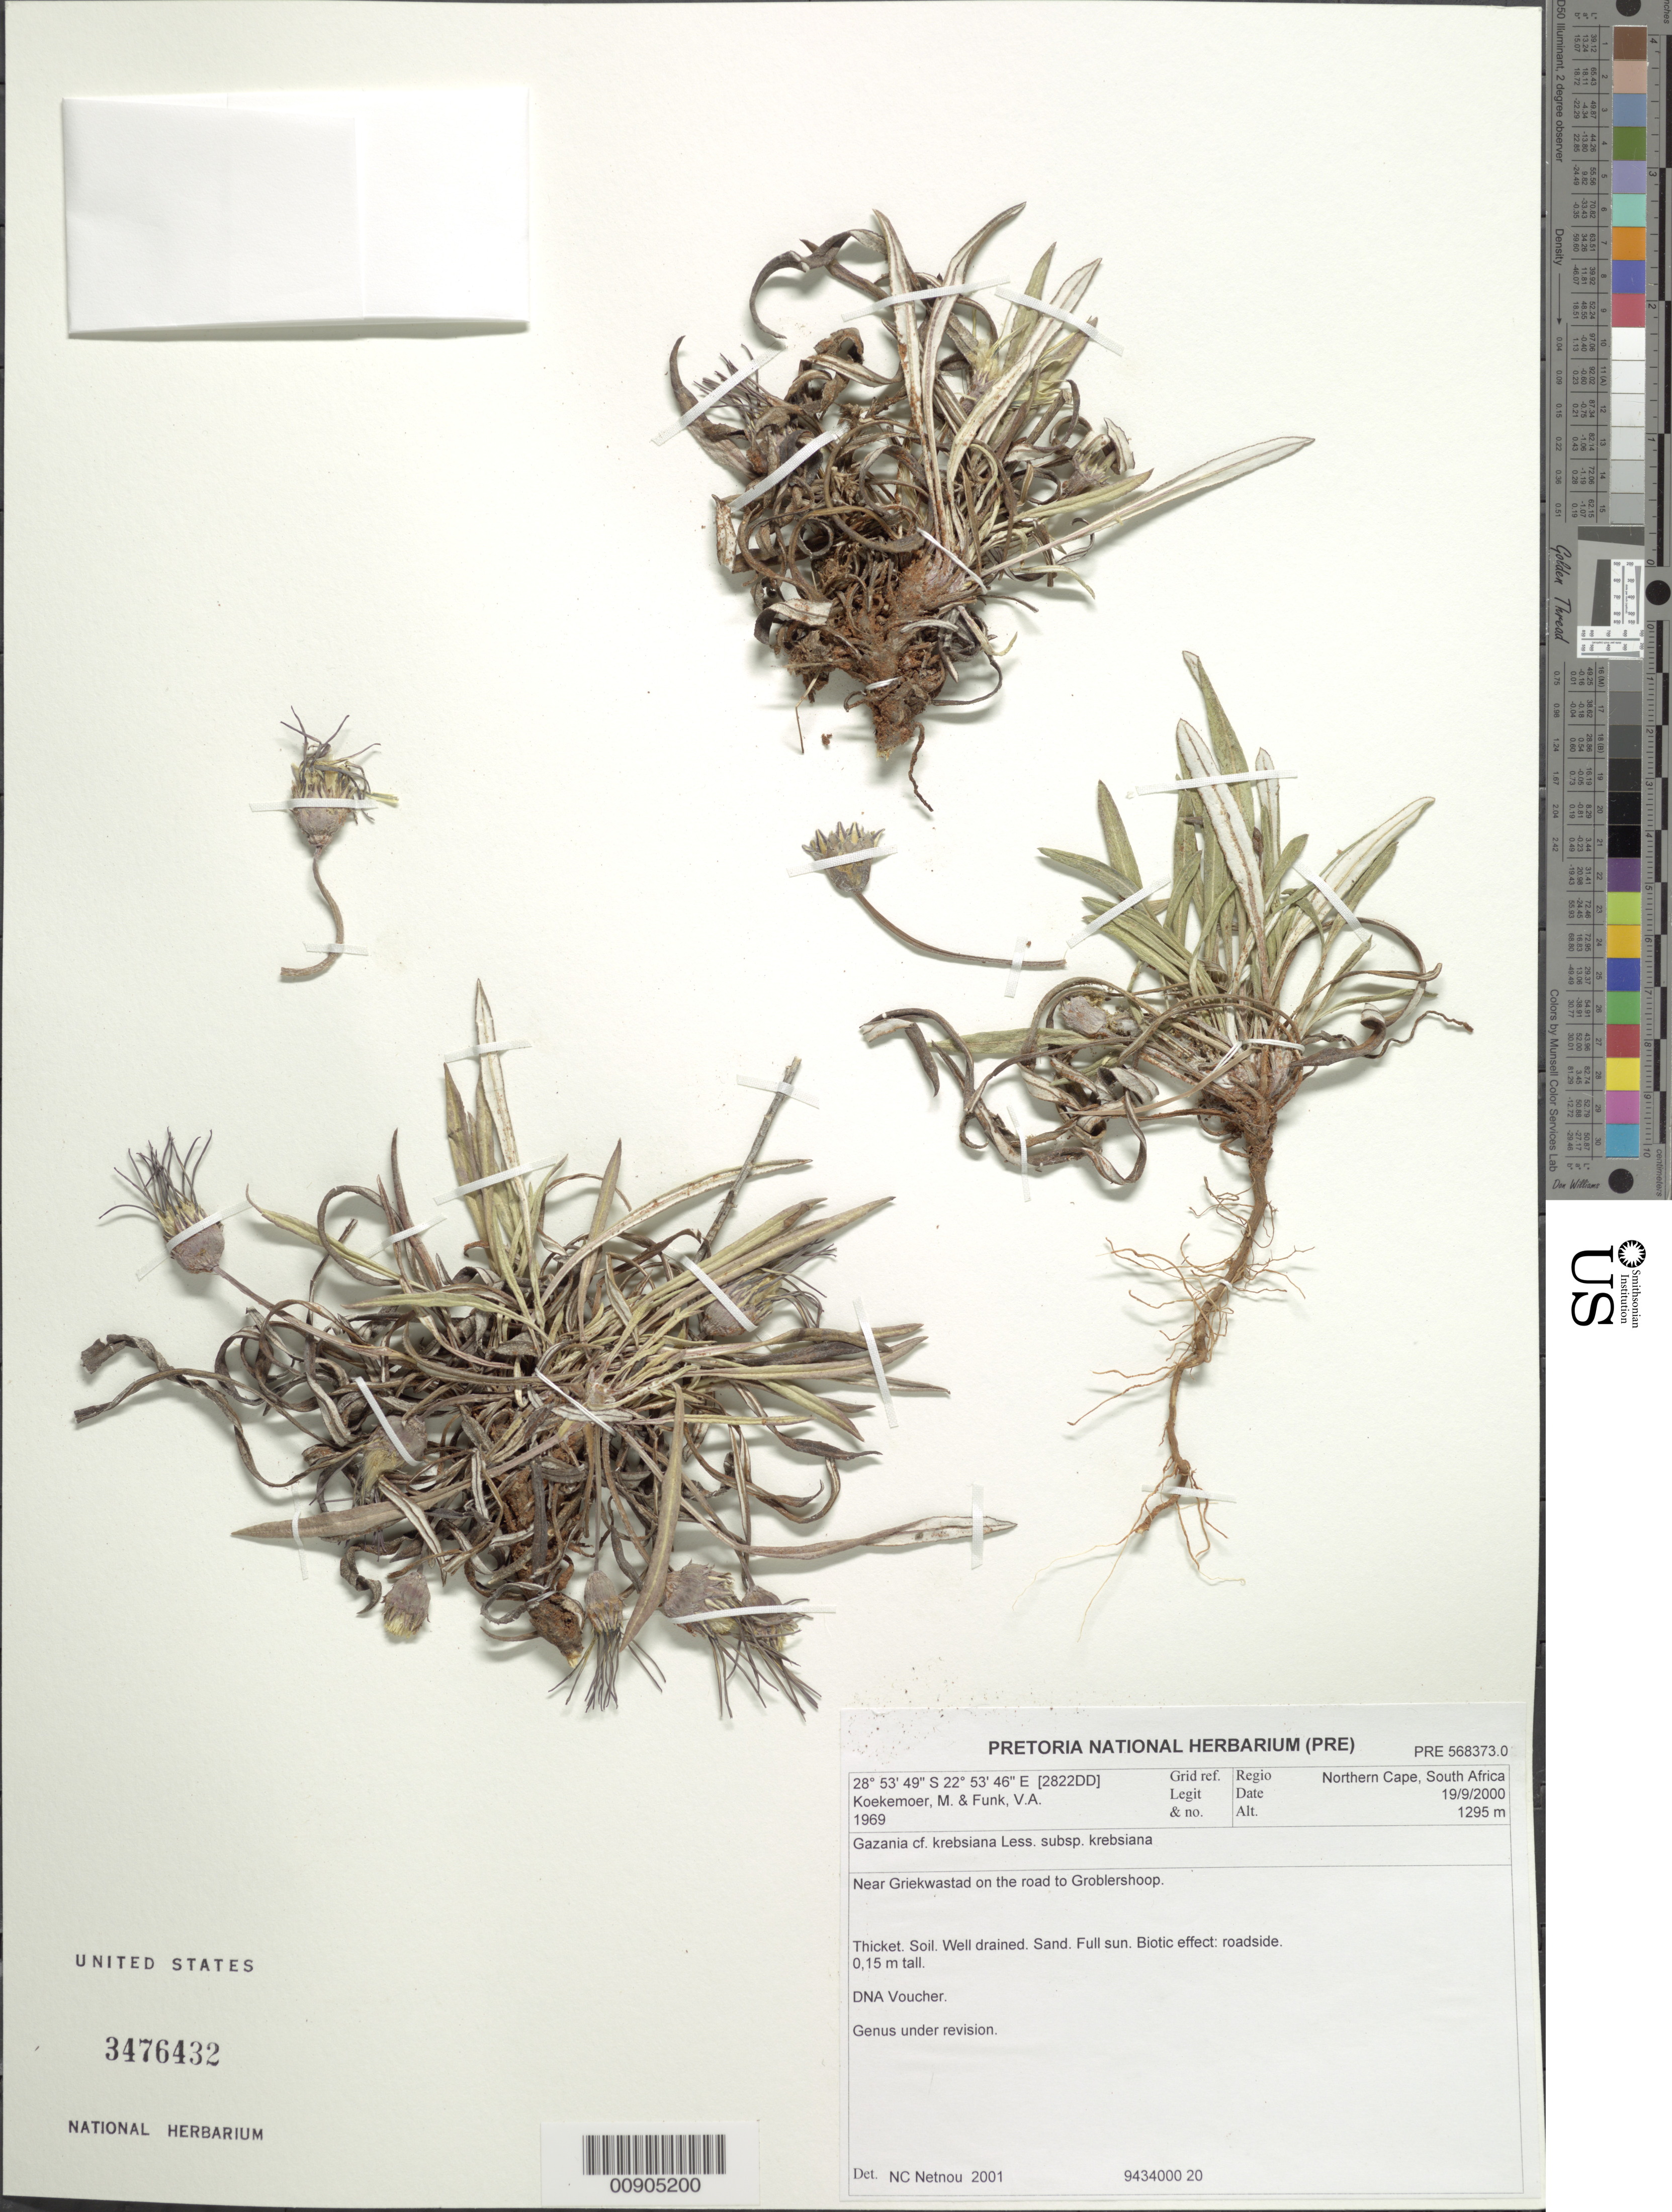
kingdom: Plantae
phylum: Tracheophyta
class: Magnoliopsida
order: Asterales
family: Asteraceae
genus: Gazania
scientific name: Gazania krebsiana subsp. krebsiana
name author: Less.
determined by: Netnou, N. C.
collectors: M. Koekemoer & V. Funk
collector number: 1969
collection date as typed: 19 September 2000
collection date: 2000-09-19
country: South Africa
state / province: Northern Cape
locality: Near Griekwastad, road to Groblershoop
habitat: Thicket, well-drained, sand, full sun, roadside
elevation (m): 1295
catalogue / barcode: US 3476432